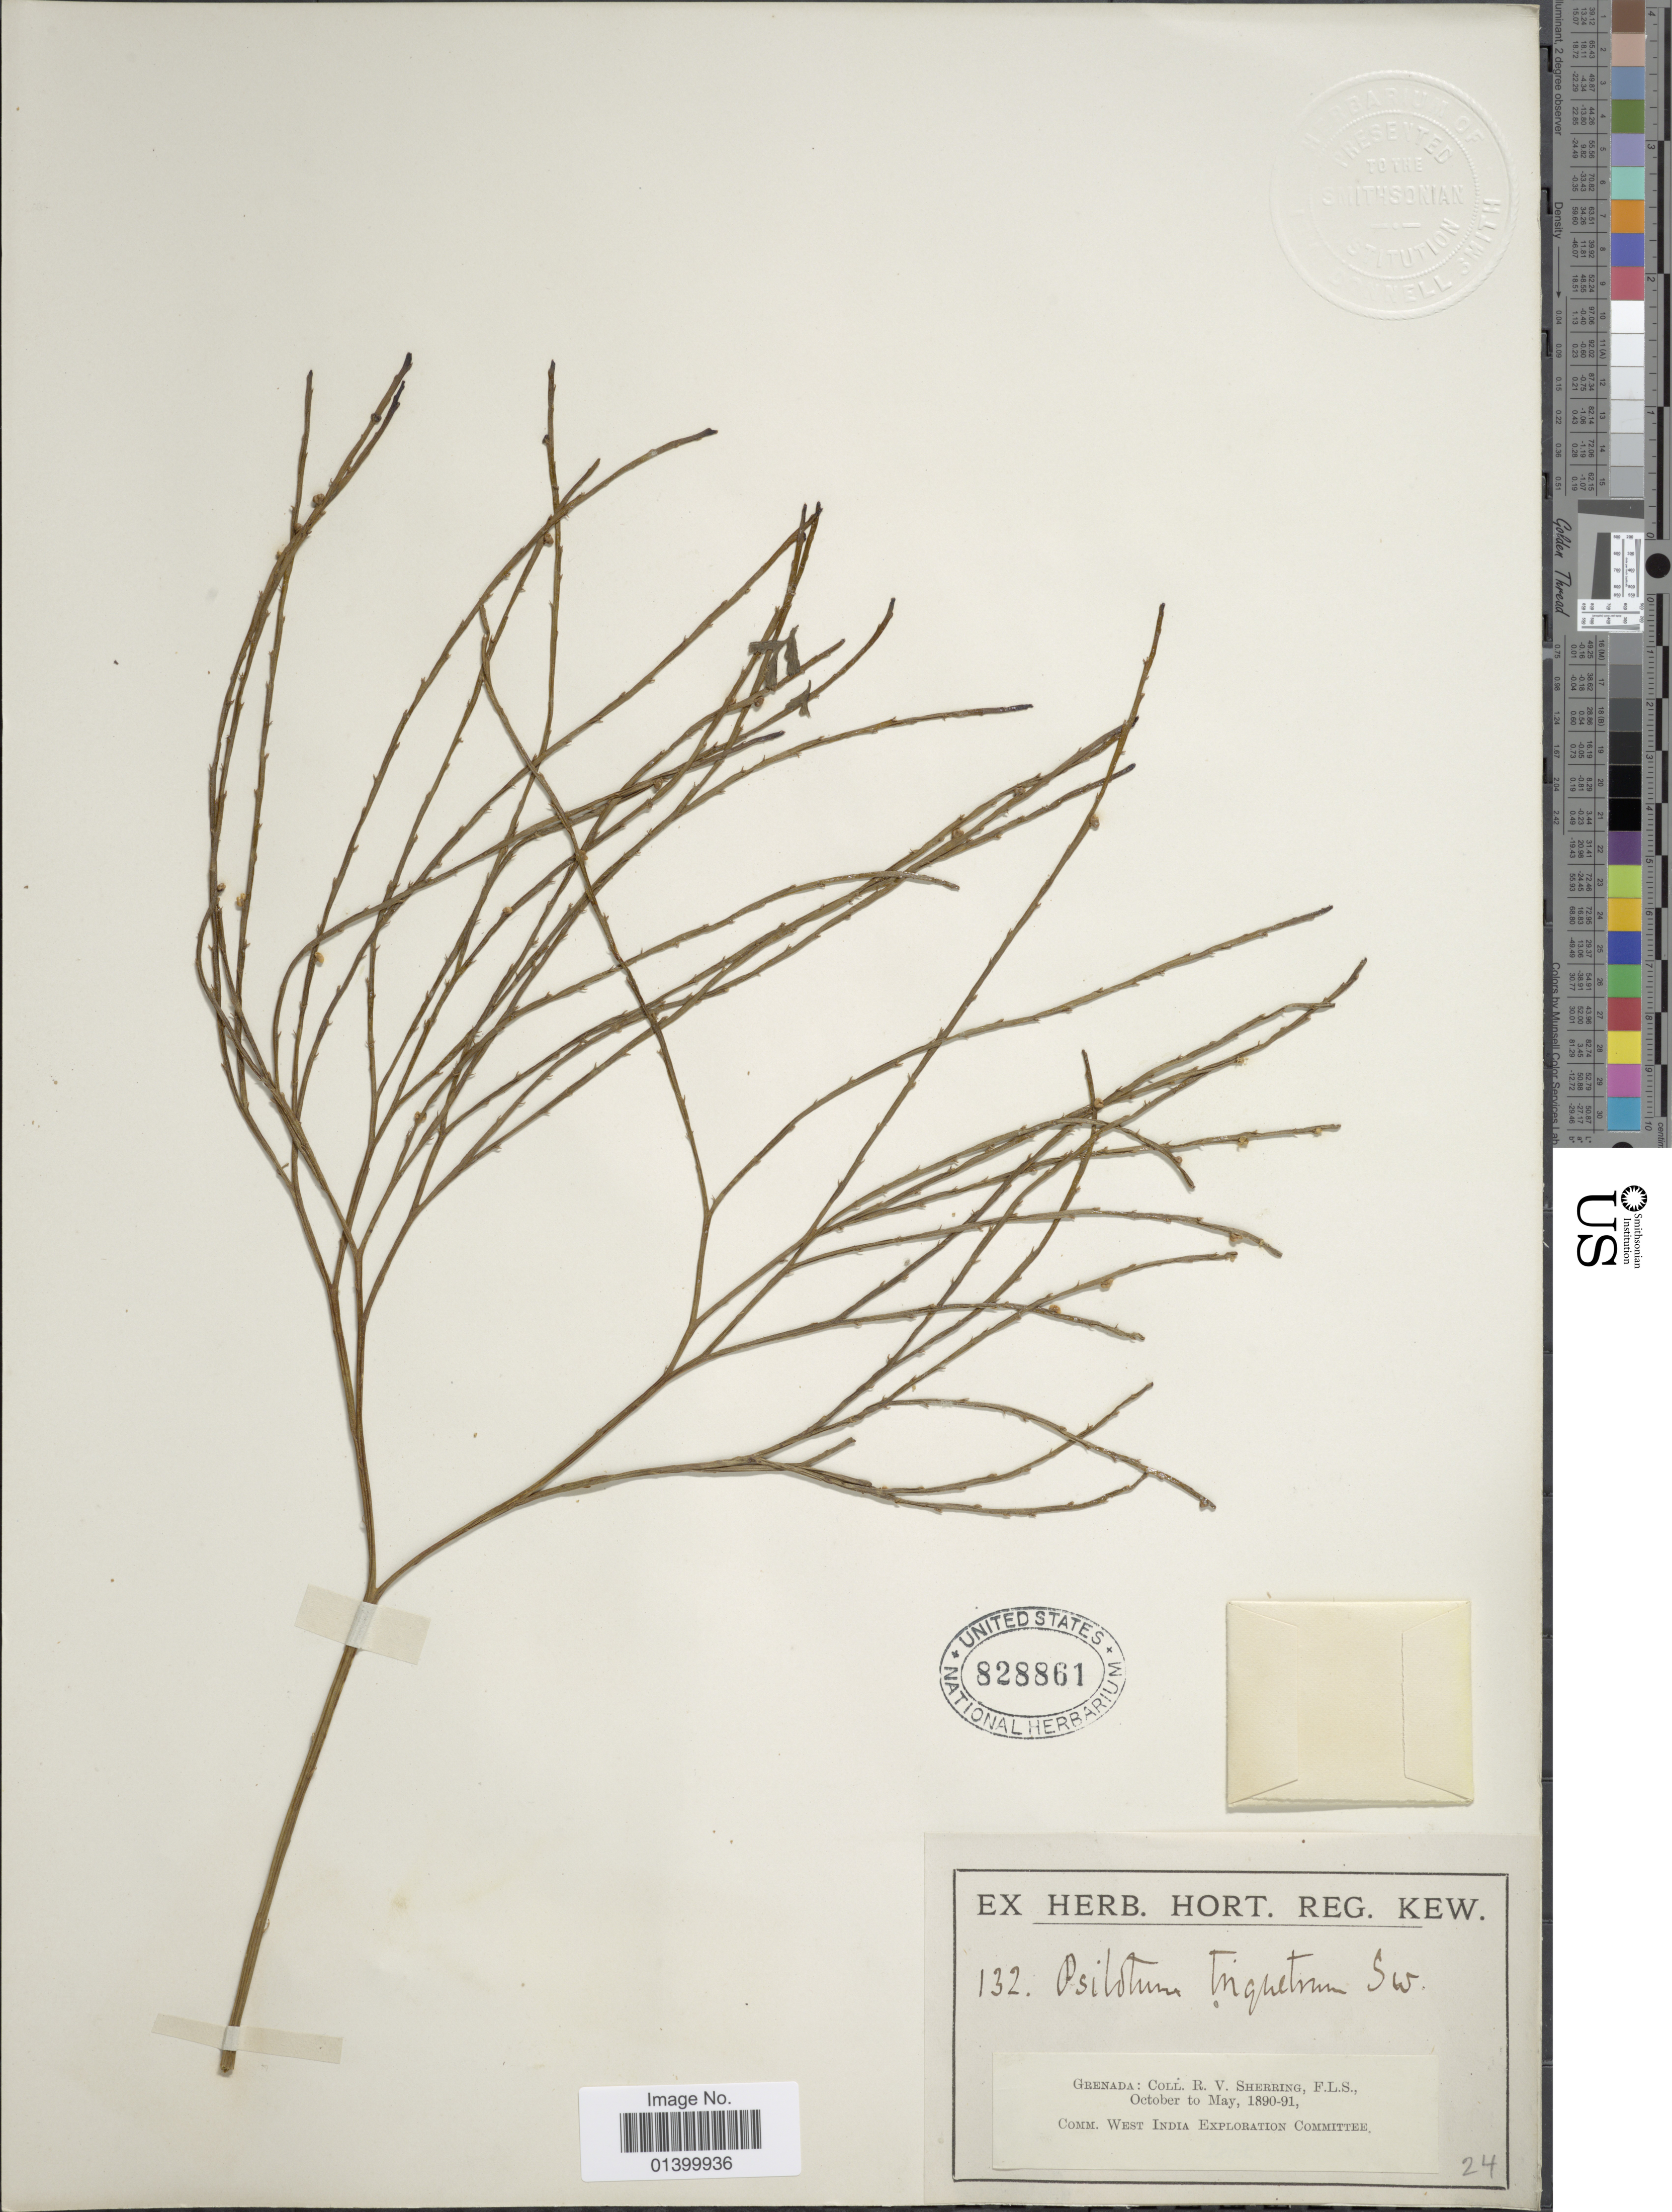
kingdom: Plantae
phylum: Tracheophyta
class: Polypodiopsida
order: Psilotales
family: Psilotaceae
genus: Psilotum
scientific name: Psilotum nudum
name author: (L.) P. Beauv.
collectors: R. Sherring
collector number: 132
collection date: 1890-10/1891-05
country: Grenada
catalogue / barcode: US 828861